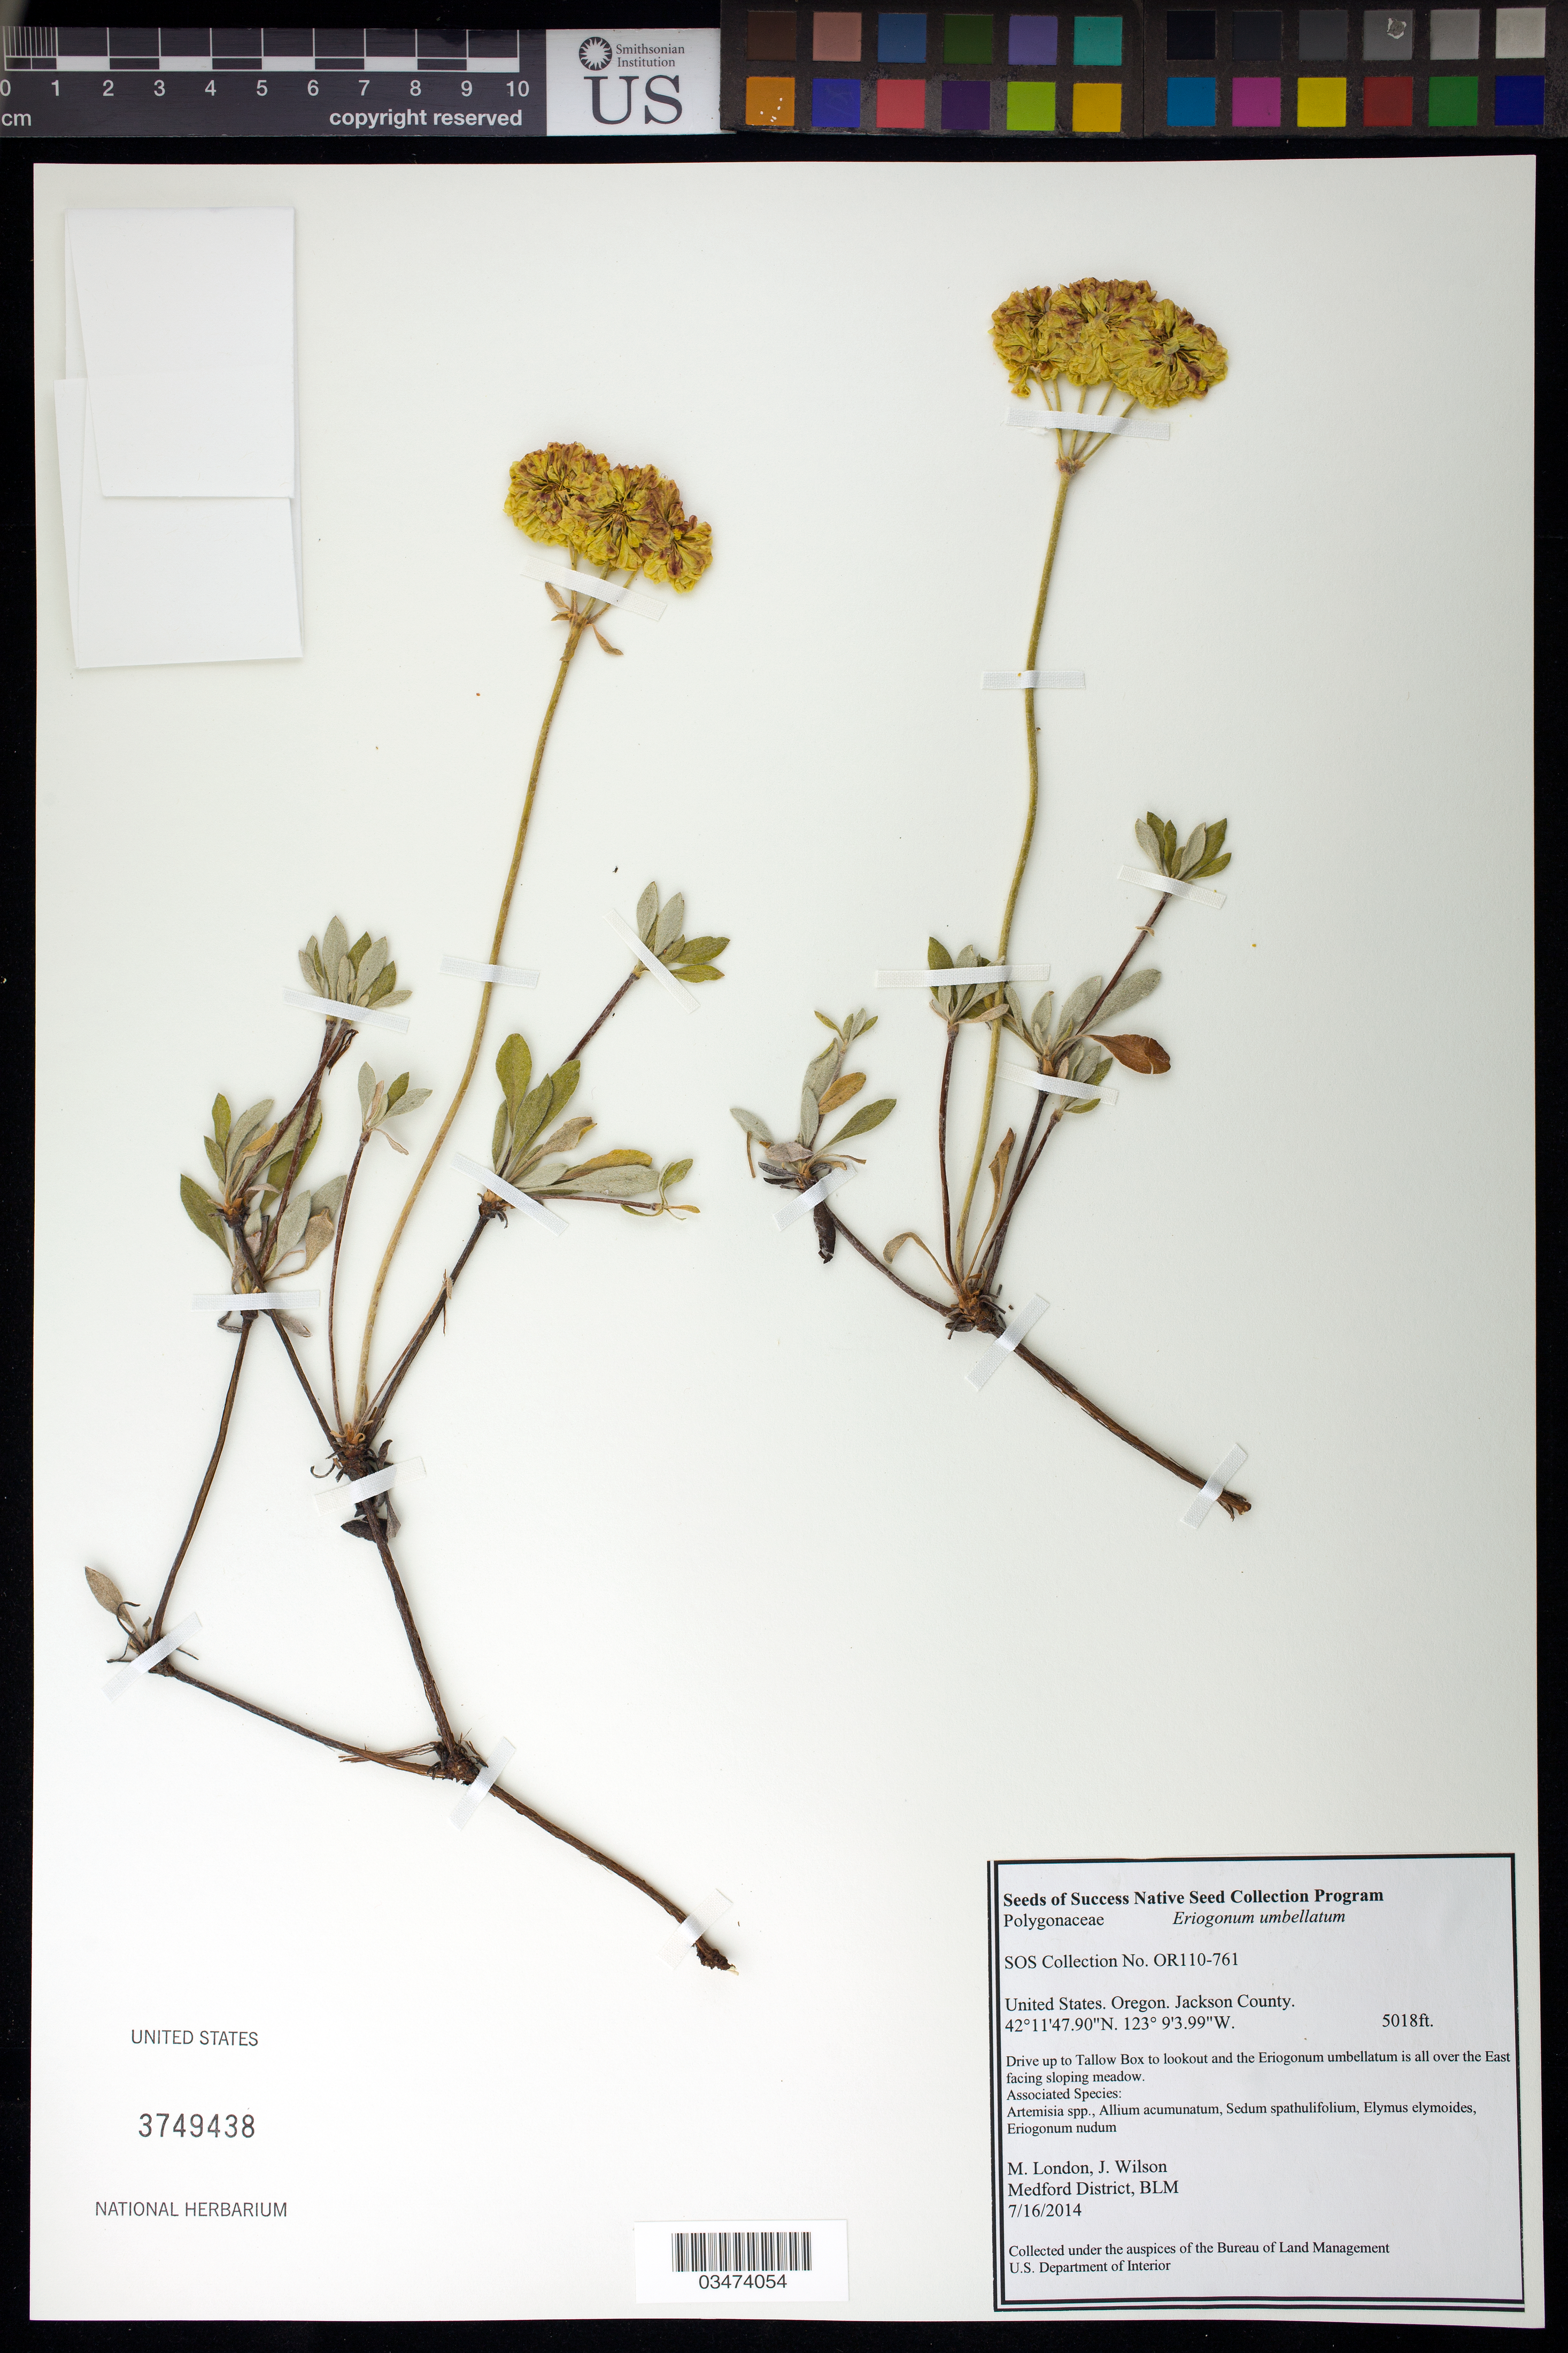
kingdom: Plantae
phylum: Tracheophyta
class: Magnoliopsida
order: Caryophyllales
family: Polygonaceae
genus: Eriogonum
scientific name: Eriogonum umbellatum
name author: Torr.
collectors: M. London & J. Wilson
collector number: OR110-761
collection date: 2014-07-16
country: United States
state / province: Oregon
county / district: Jackson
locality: Tallow Box lookout.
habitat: Meadow. Associated species: Artemisia sp., Allium acumunatum, etc.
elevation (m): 1529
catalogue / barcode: US 3749438